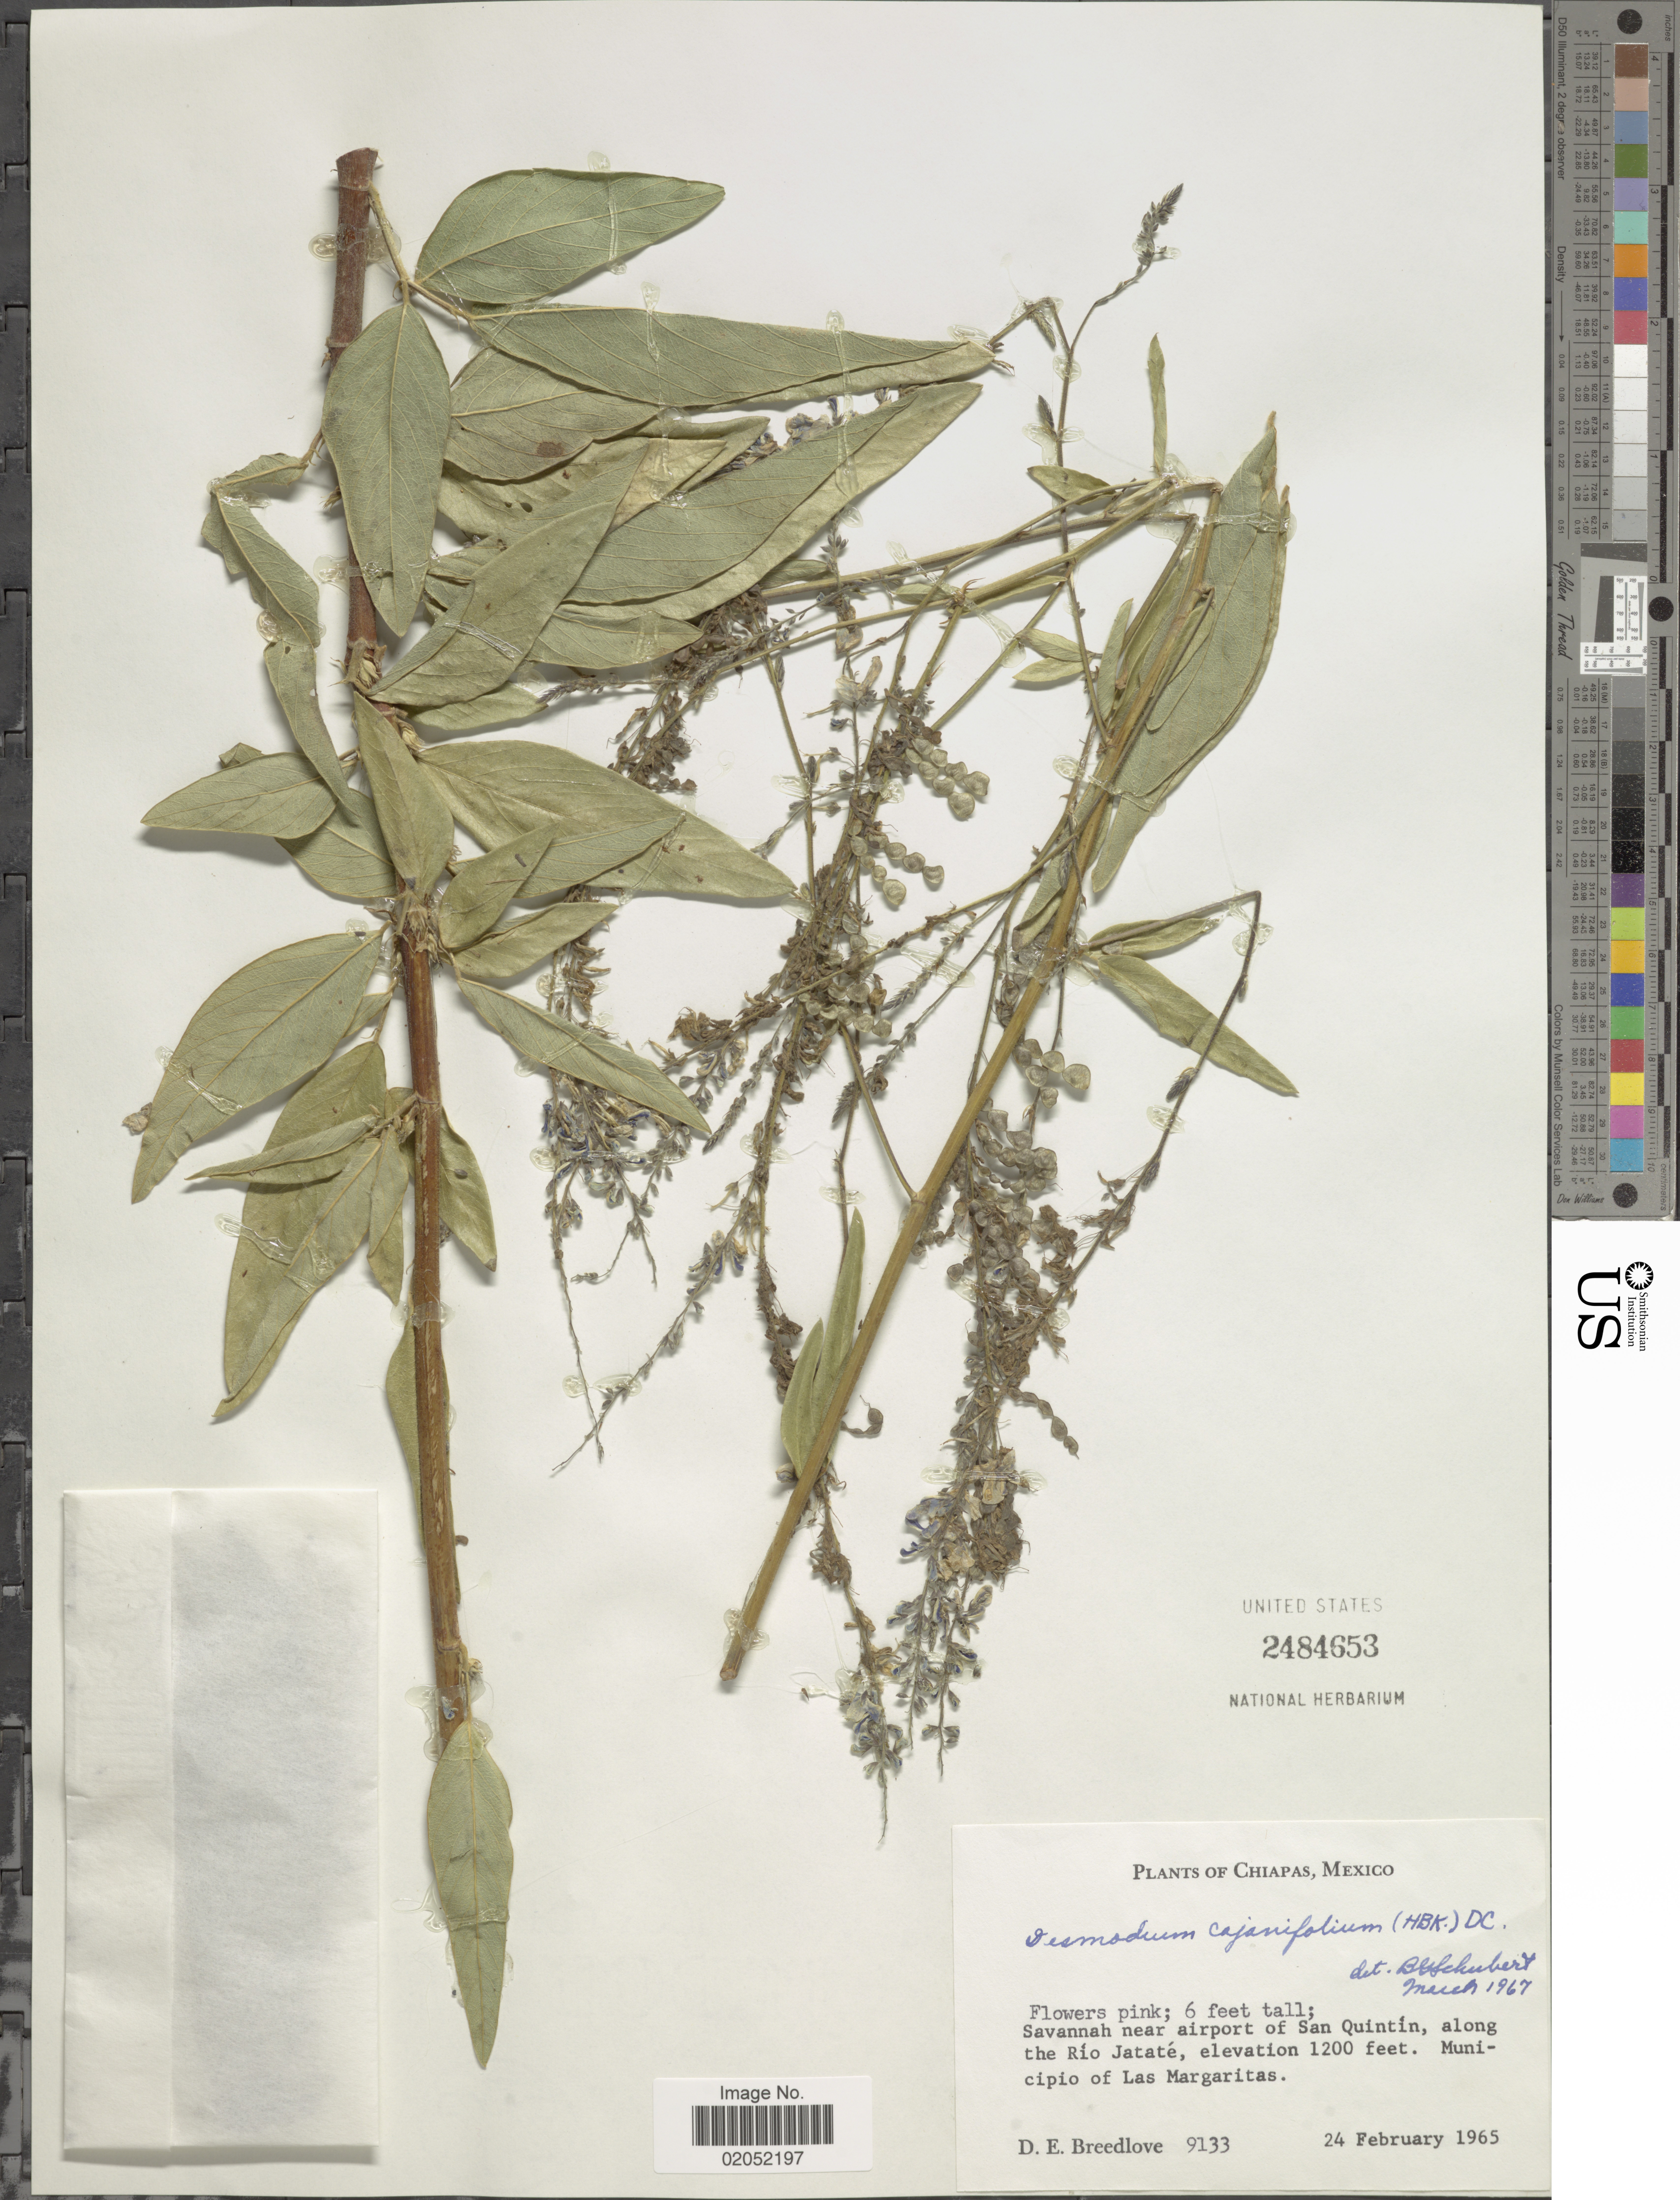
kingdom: Plantae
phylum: Tracheophyta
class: Magnoliopsida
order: Fabales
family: Fabaceae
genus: Desmodium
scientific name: Desmodium cajanifolium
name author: (Kunth) DC.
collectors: D. E. Breedlove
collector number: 9133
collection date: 1965-02-24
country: Mexico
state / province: México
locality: Chiapas, Mexico. Savannah near airport of San Quintin, along the Rio Jatate. Municipio of Las Margaritas.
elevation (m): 366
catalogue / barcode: US 1484653